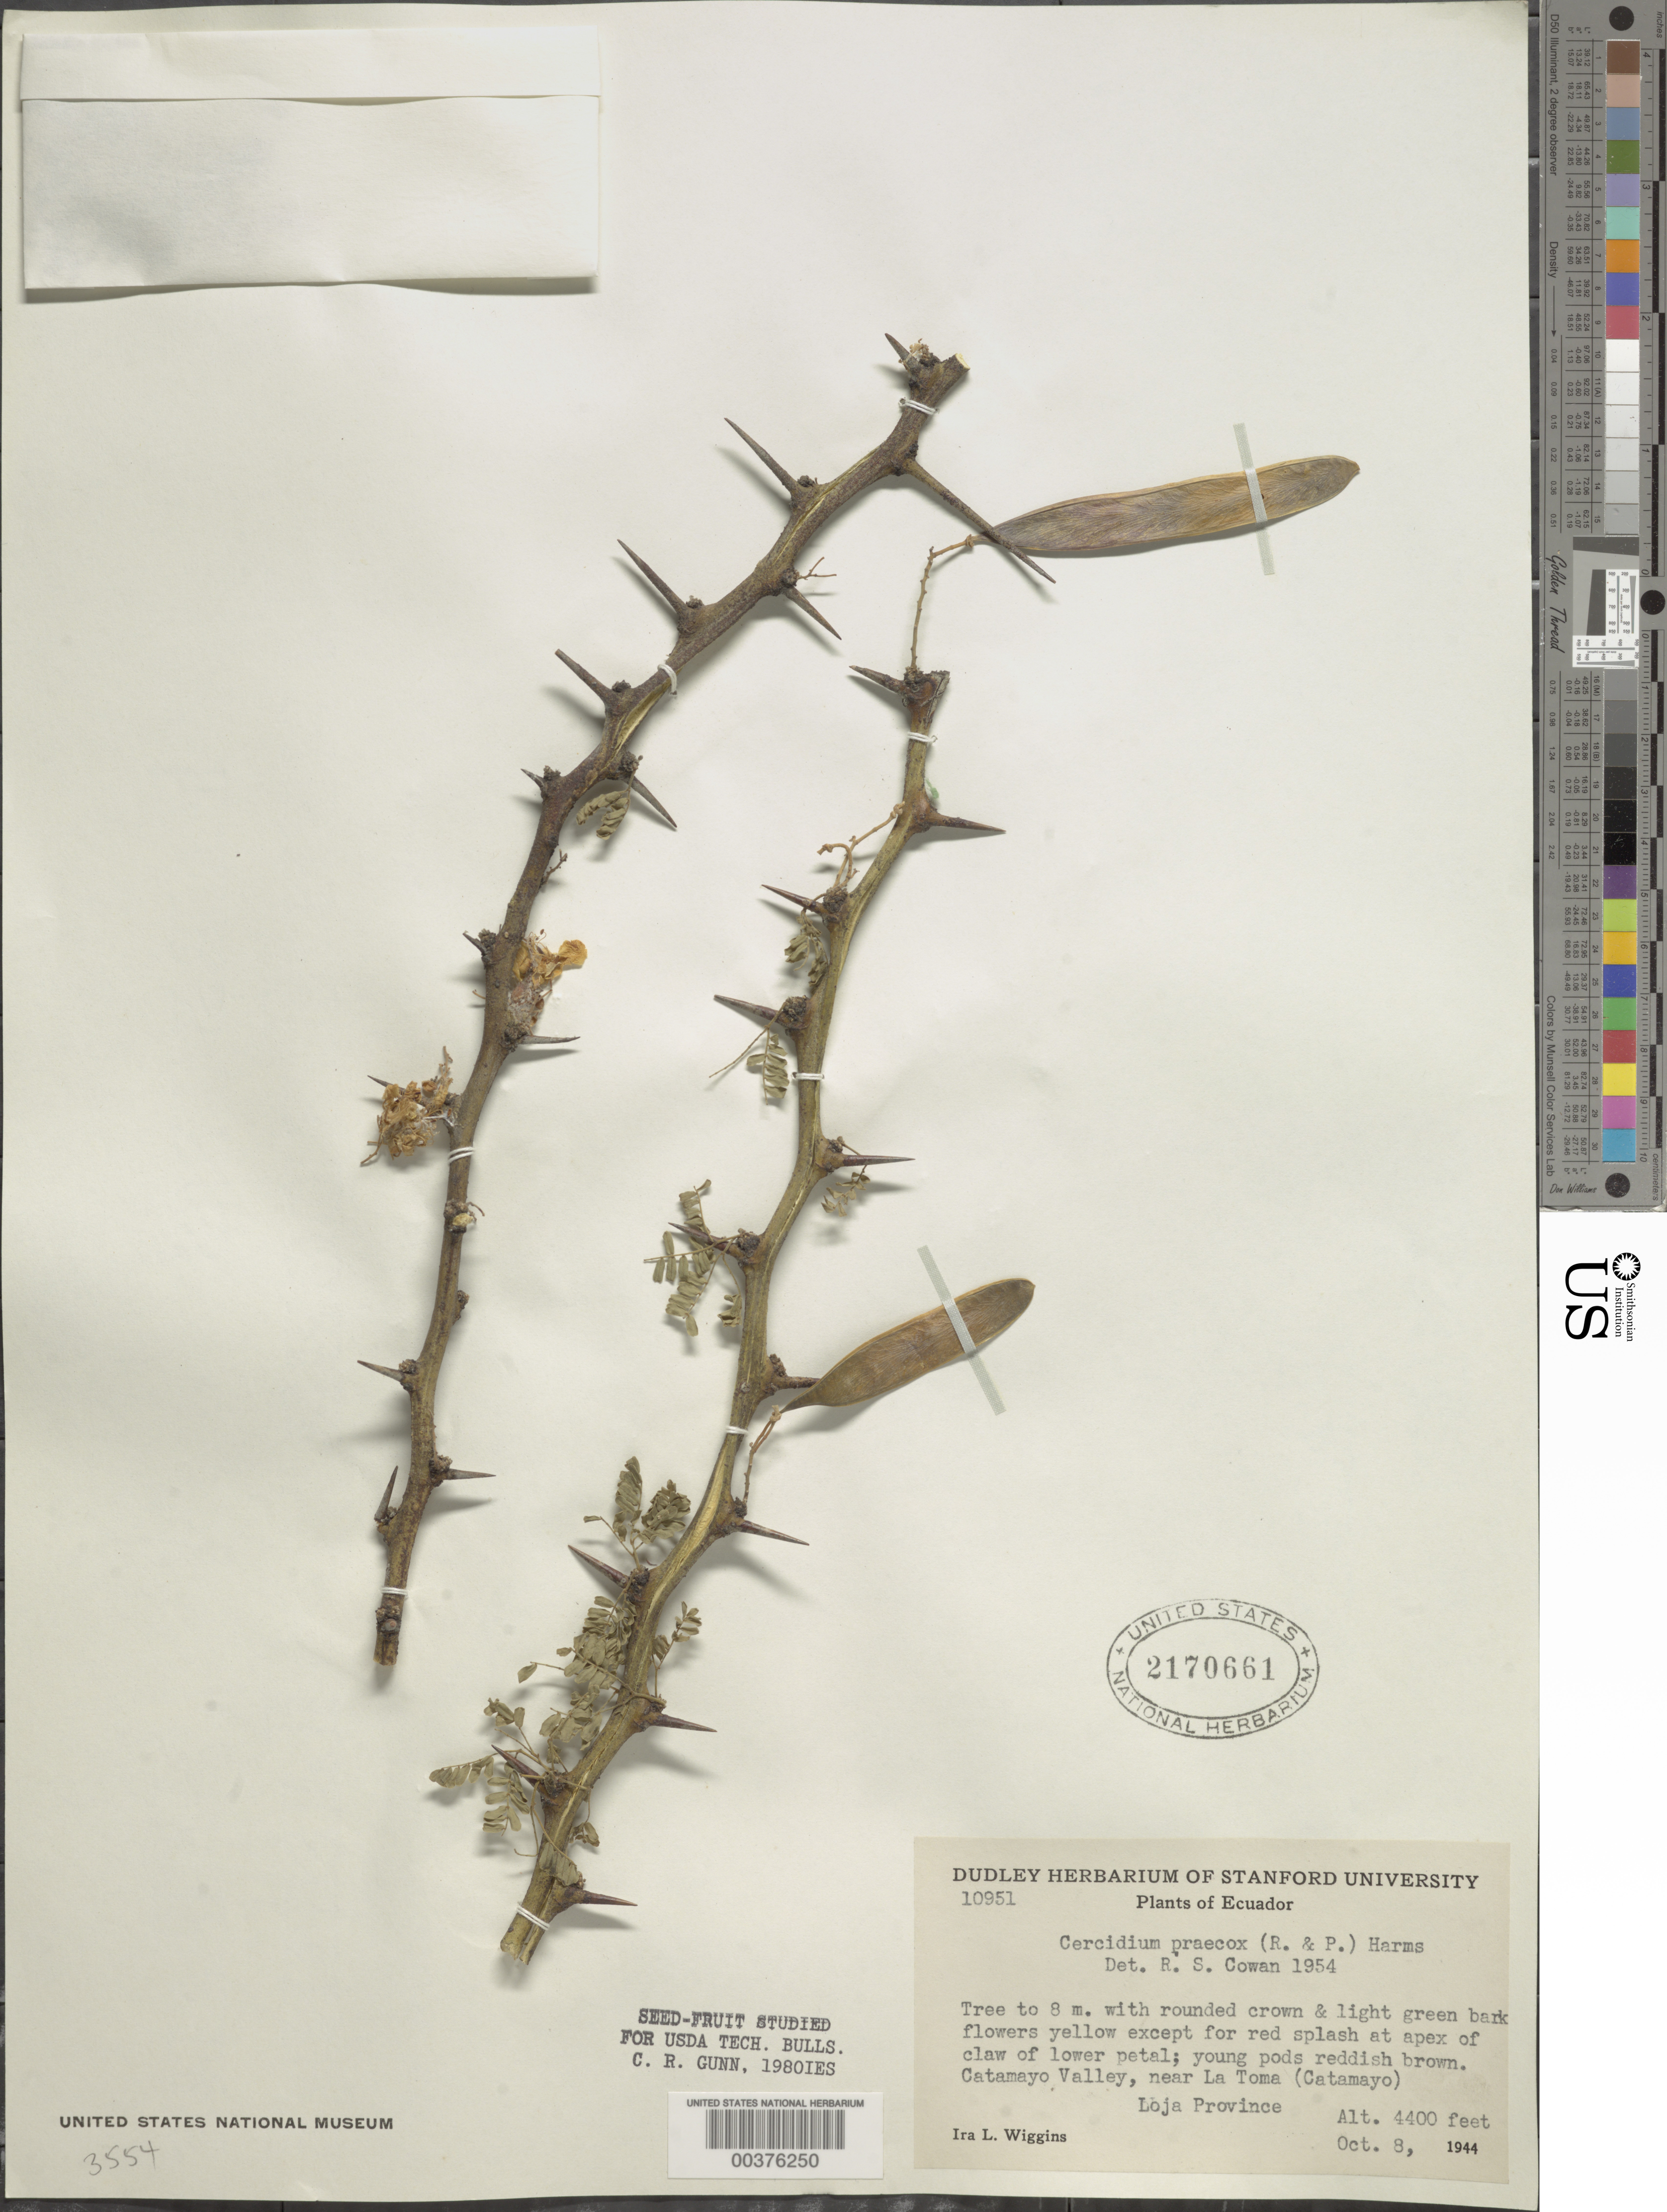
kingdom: Plantae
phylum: Tracheophyta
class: Magnoliopsida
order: Fabales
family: Fabaceae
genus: Parkinsonia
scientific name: Parkinsonia praecox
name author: (Ruiz & Pav.) J.E. Hawkins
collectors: I. L. Wiggins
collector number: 10951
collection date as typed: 08 Oct 1944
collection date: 1944-10-08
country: Ecuador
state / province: Loja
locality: Catamayo Valley, near La Toma (Catamayo)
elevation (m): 1341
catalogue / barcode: US 2170661